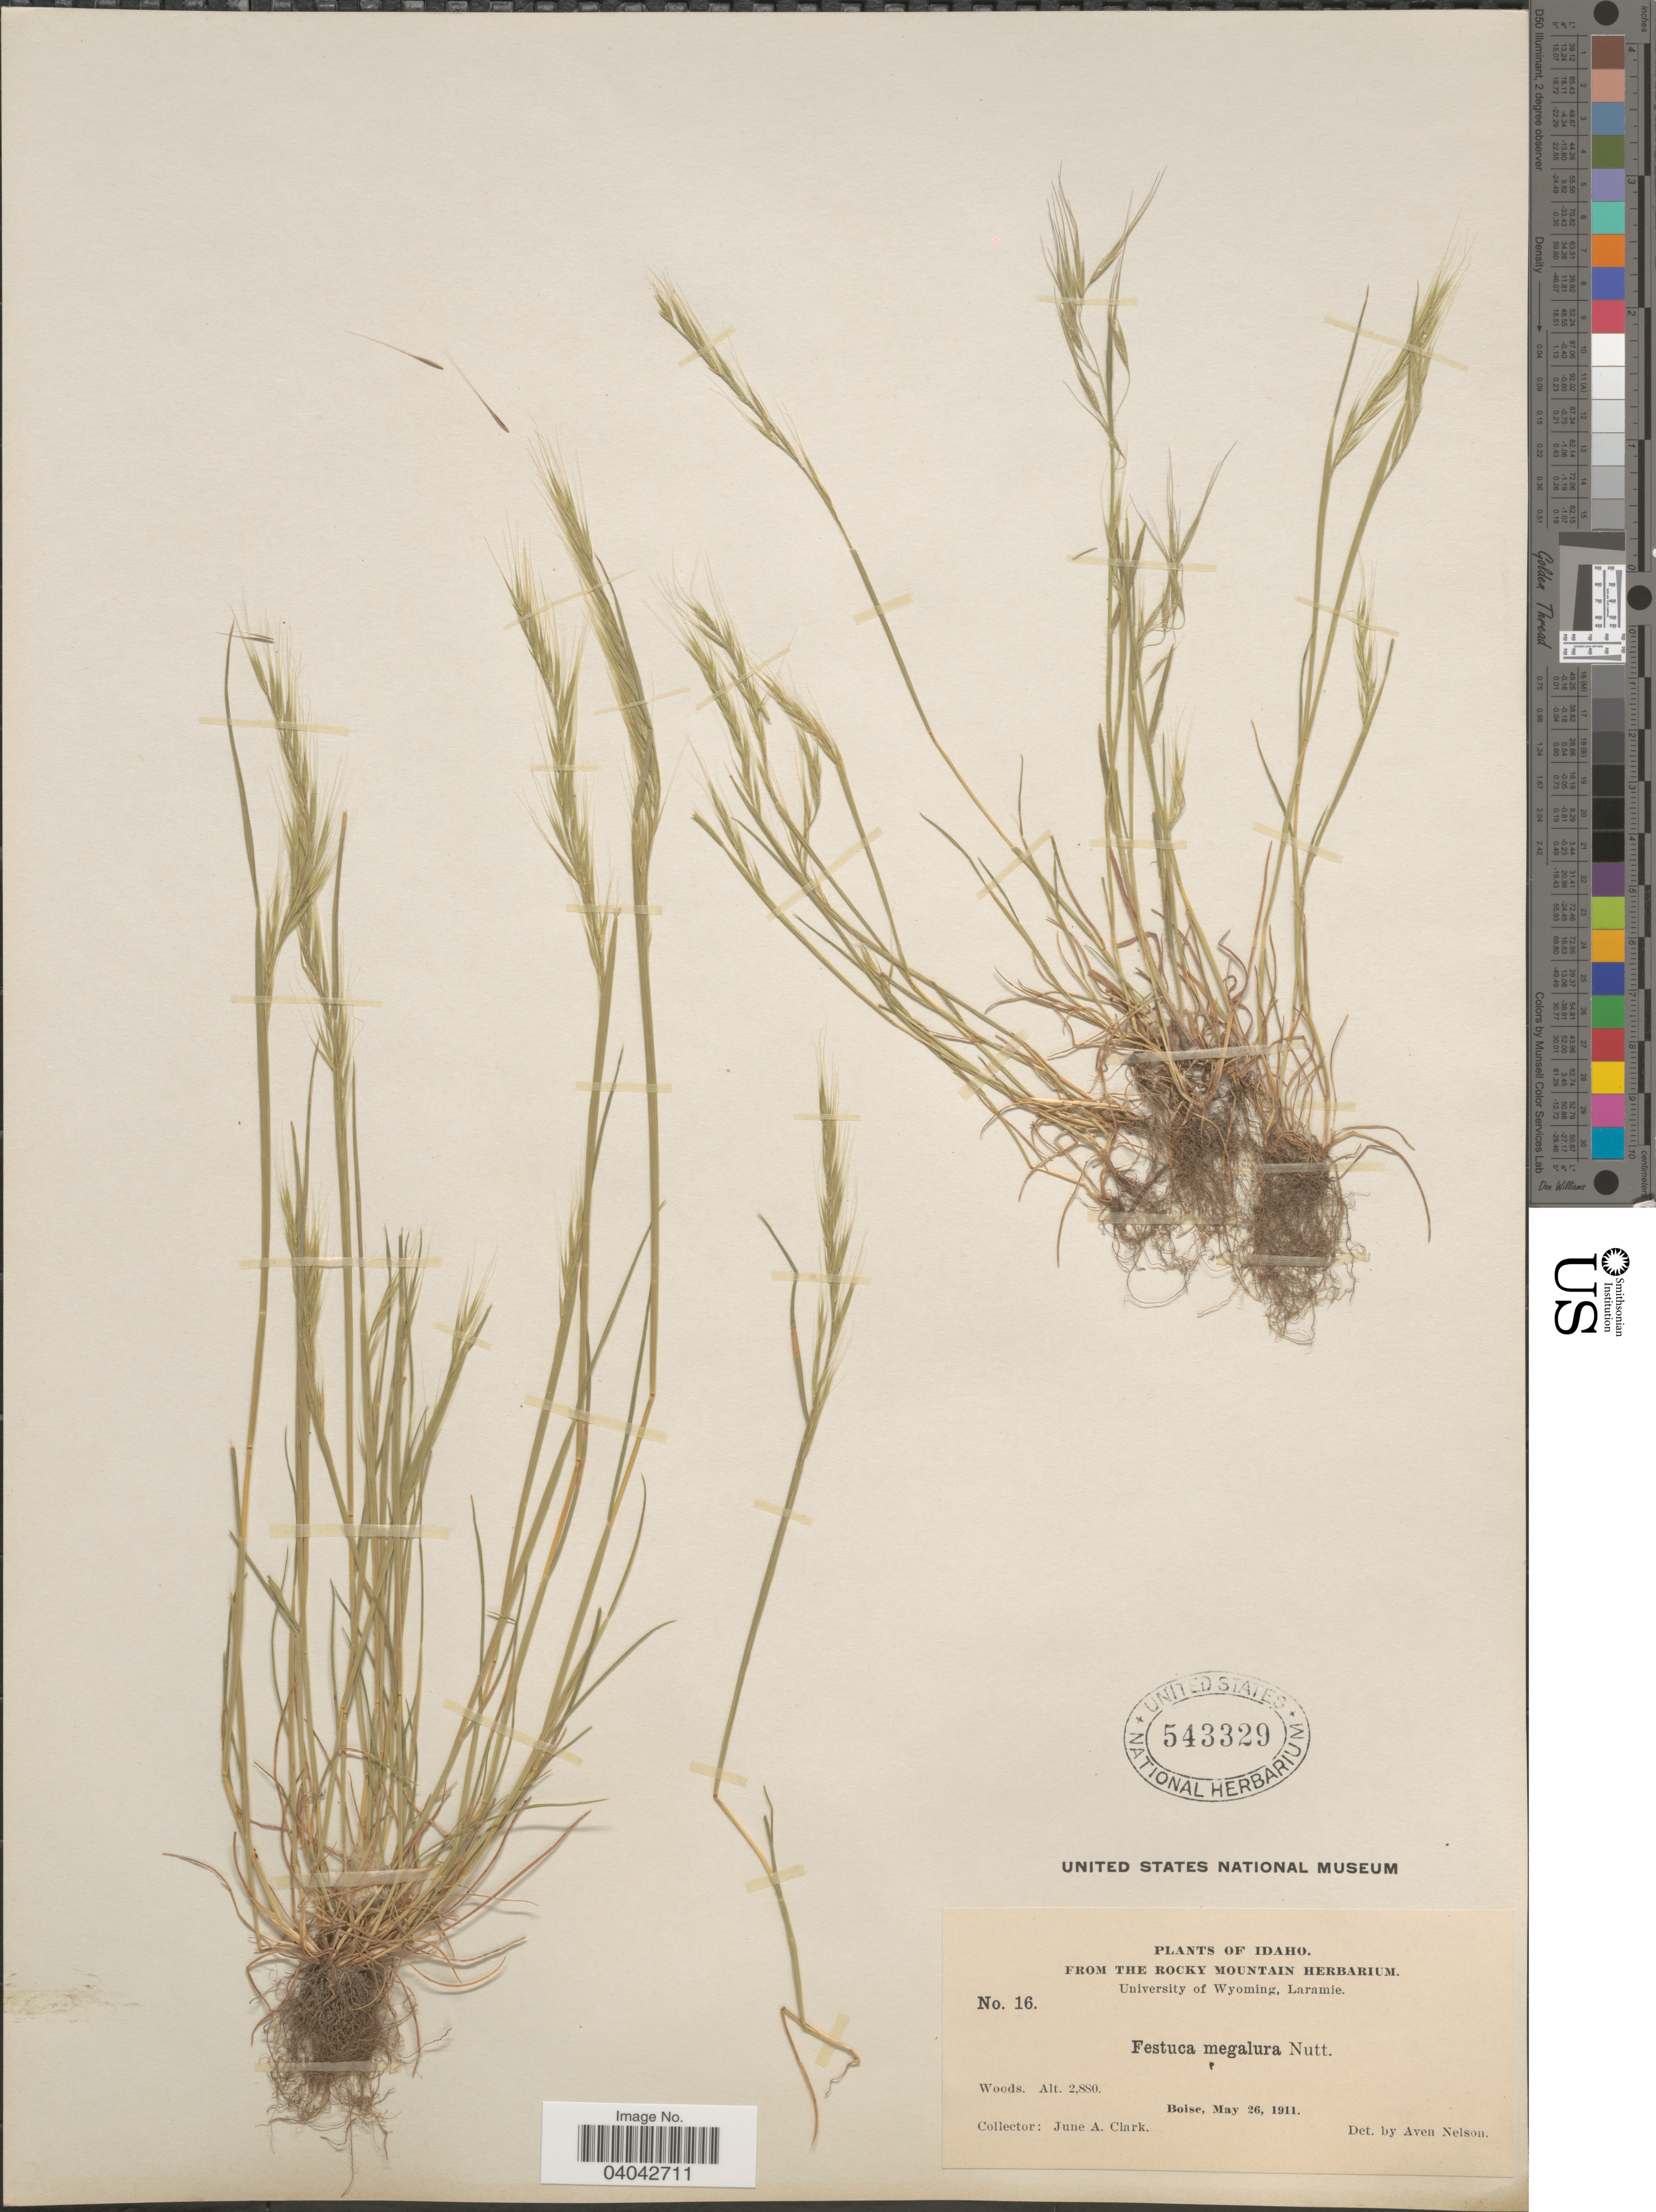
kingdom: Plantae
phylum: Tracheophyta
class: Liliopsida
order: Poales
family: Poaceae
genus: Festuca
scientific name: Festuca megalura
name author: Nutt.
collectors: J. A. Clark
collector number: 16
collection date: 1911-05-26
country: United States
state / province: Idaho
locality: Boise.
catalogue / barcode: US 543329